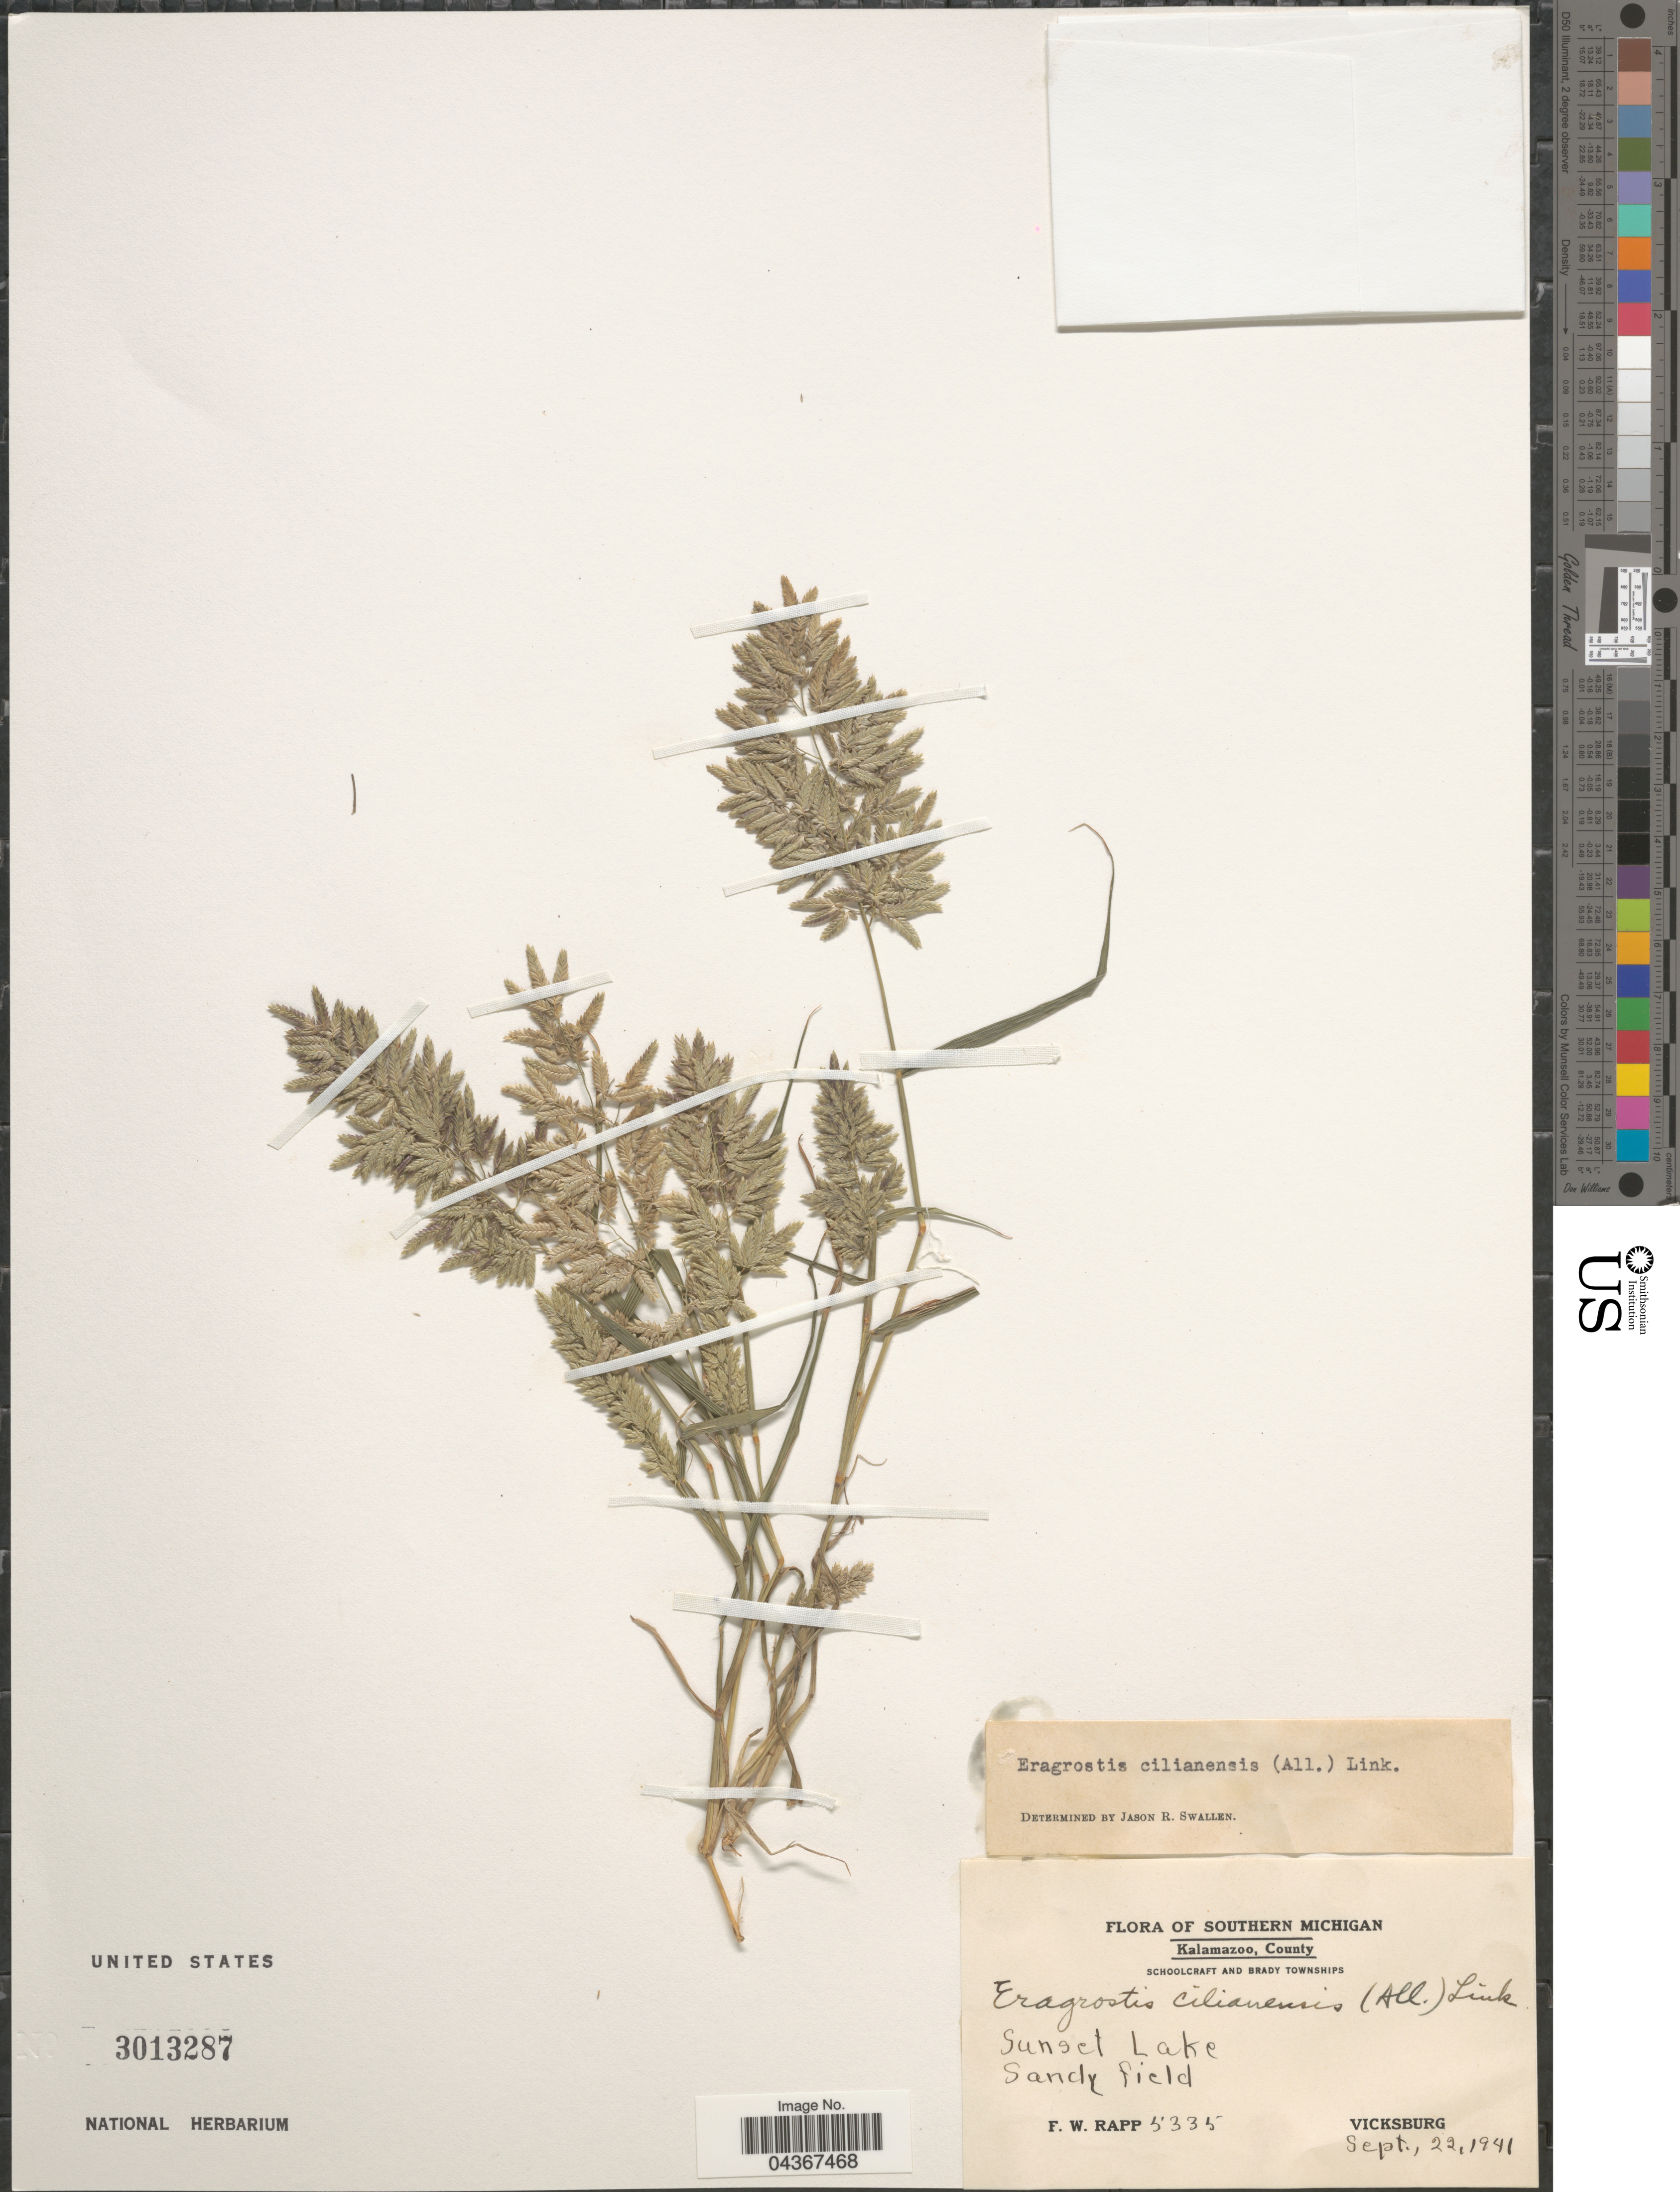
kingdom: Plantae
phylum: Tracheophyta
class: Liliopsida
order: Poales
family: Poaceae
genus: Eragrostis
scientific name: Eragrostis cilianensis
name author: (Bellardi) Vignolo ex Janch.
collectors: F. Rapp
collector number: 5335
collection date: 1941-09-22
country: United States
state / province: Michigan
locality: Southern Michigan. Kalamazoo, County Schoolcraft and Brady Townships. Sunset Lake. Sandy field. Vicskburg.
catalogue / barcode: US 3013287